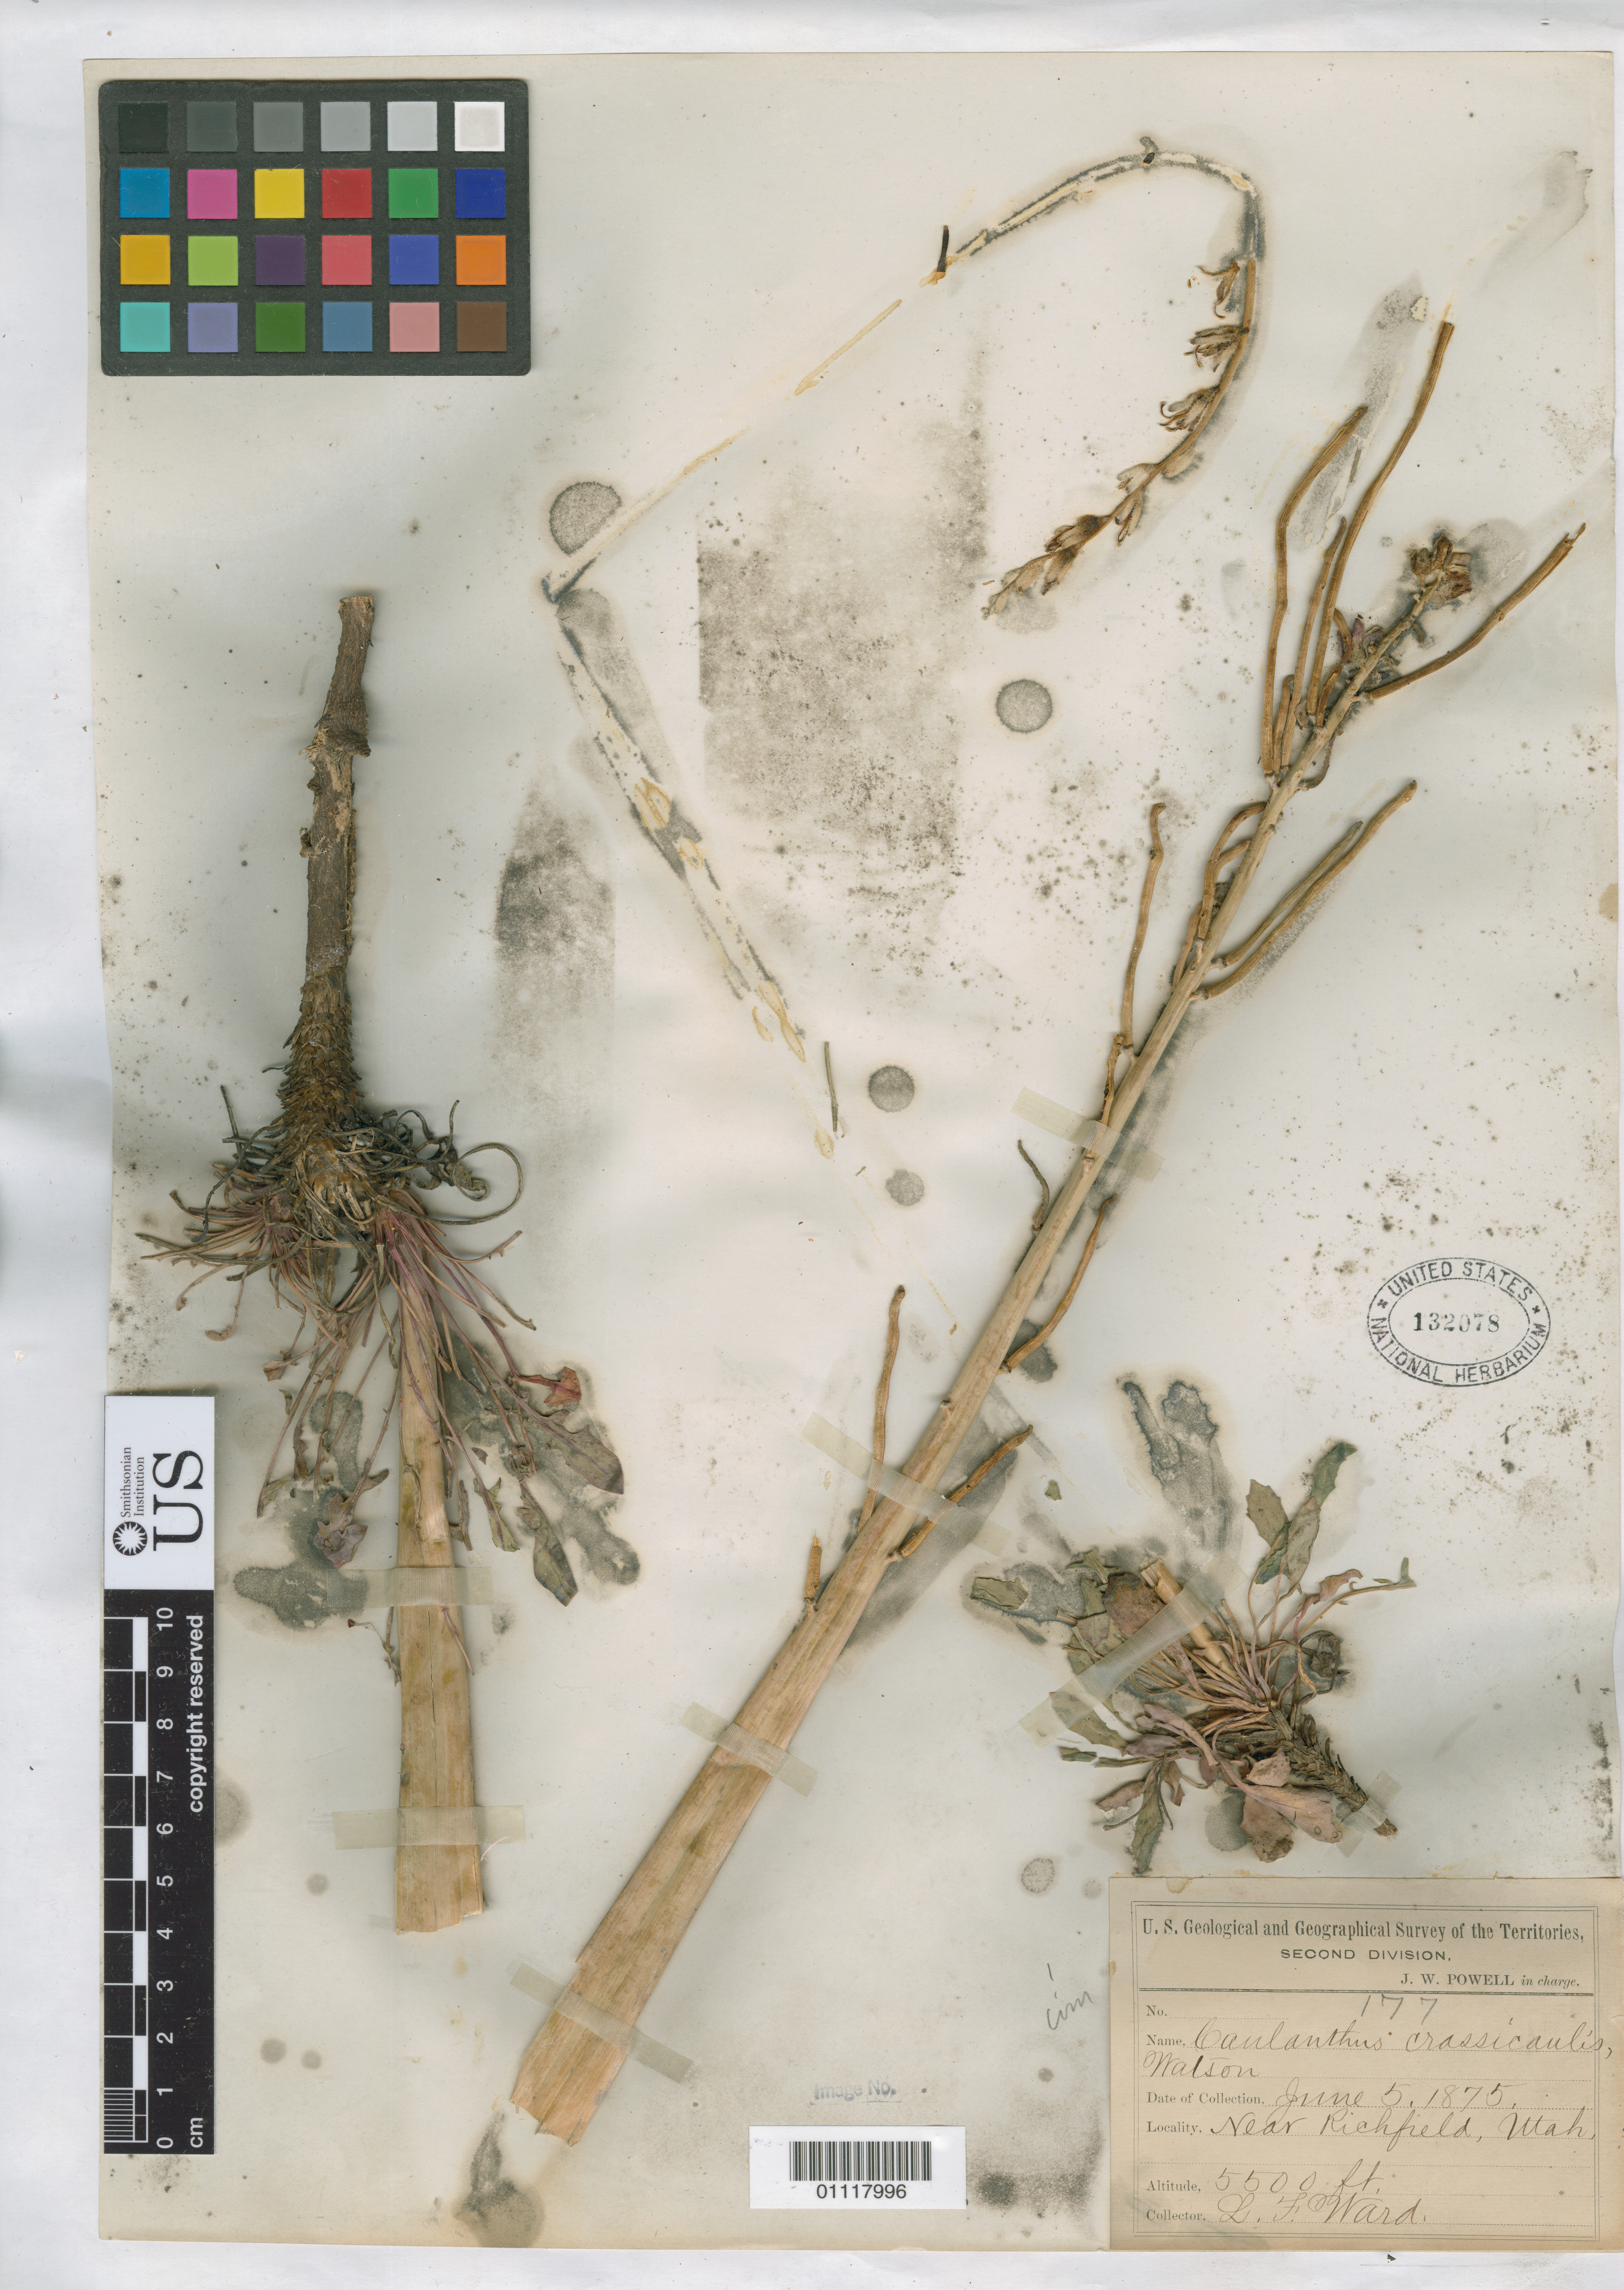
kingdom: Plantae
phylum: Tracheophyta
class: Magnoliopsida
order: Brassicales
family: Brassicaceae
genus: Caulanthus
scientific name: Caulanthus crassicaulis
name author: S. Watson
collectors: L. F. Ward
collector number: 177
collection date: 1875-06-05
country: United States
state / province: Utah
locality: Near Richfield.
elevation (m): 1676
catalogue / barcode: US 132078